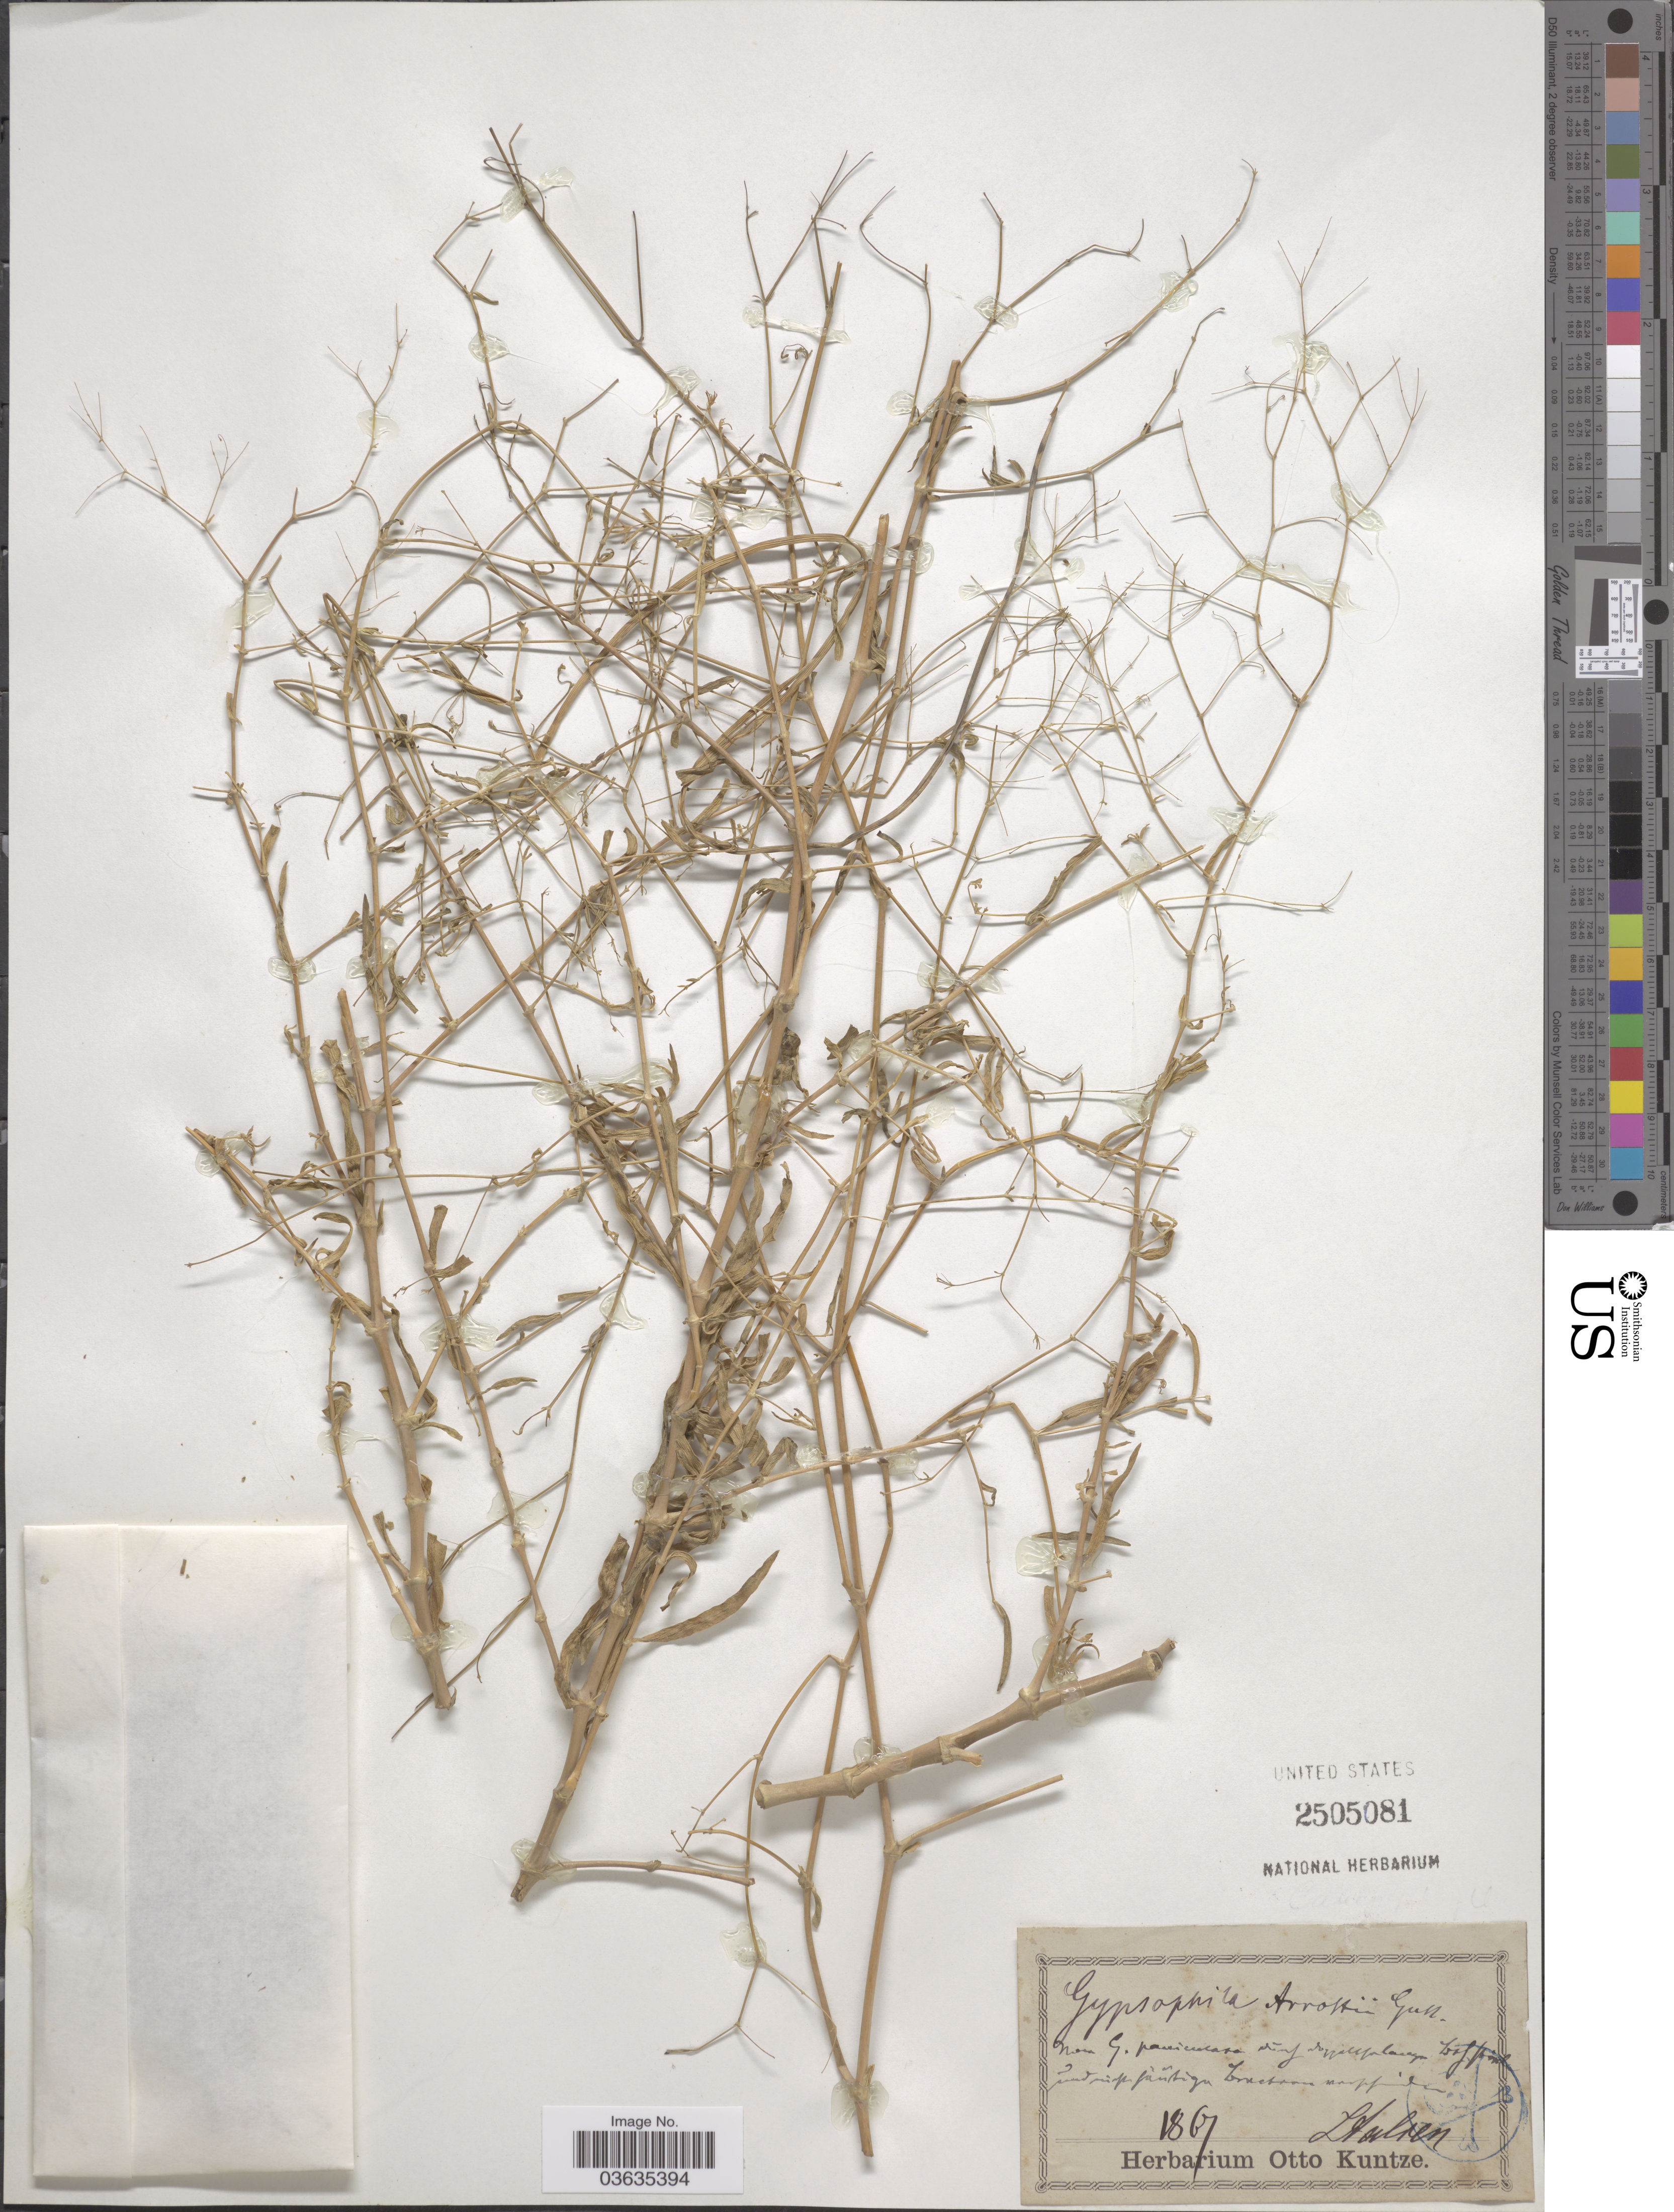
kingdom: Plantae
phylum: Tracheophyta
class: Magnoliopsida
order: Caryophyllales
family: Caryophyllaceae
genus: Gypsophila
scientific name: Gypsophila arrostii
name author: Gussone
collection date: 1867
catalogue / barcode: US 2505081